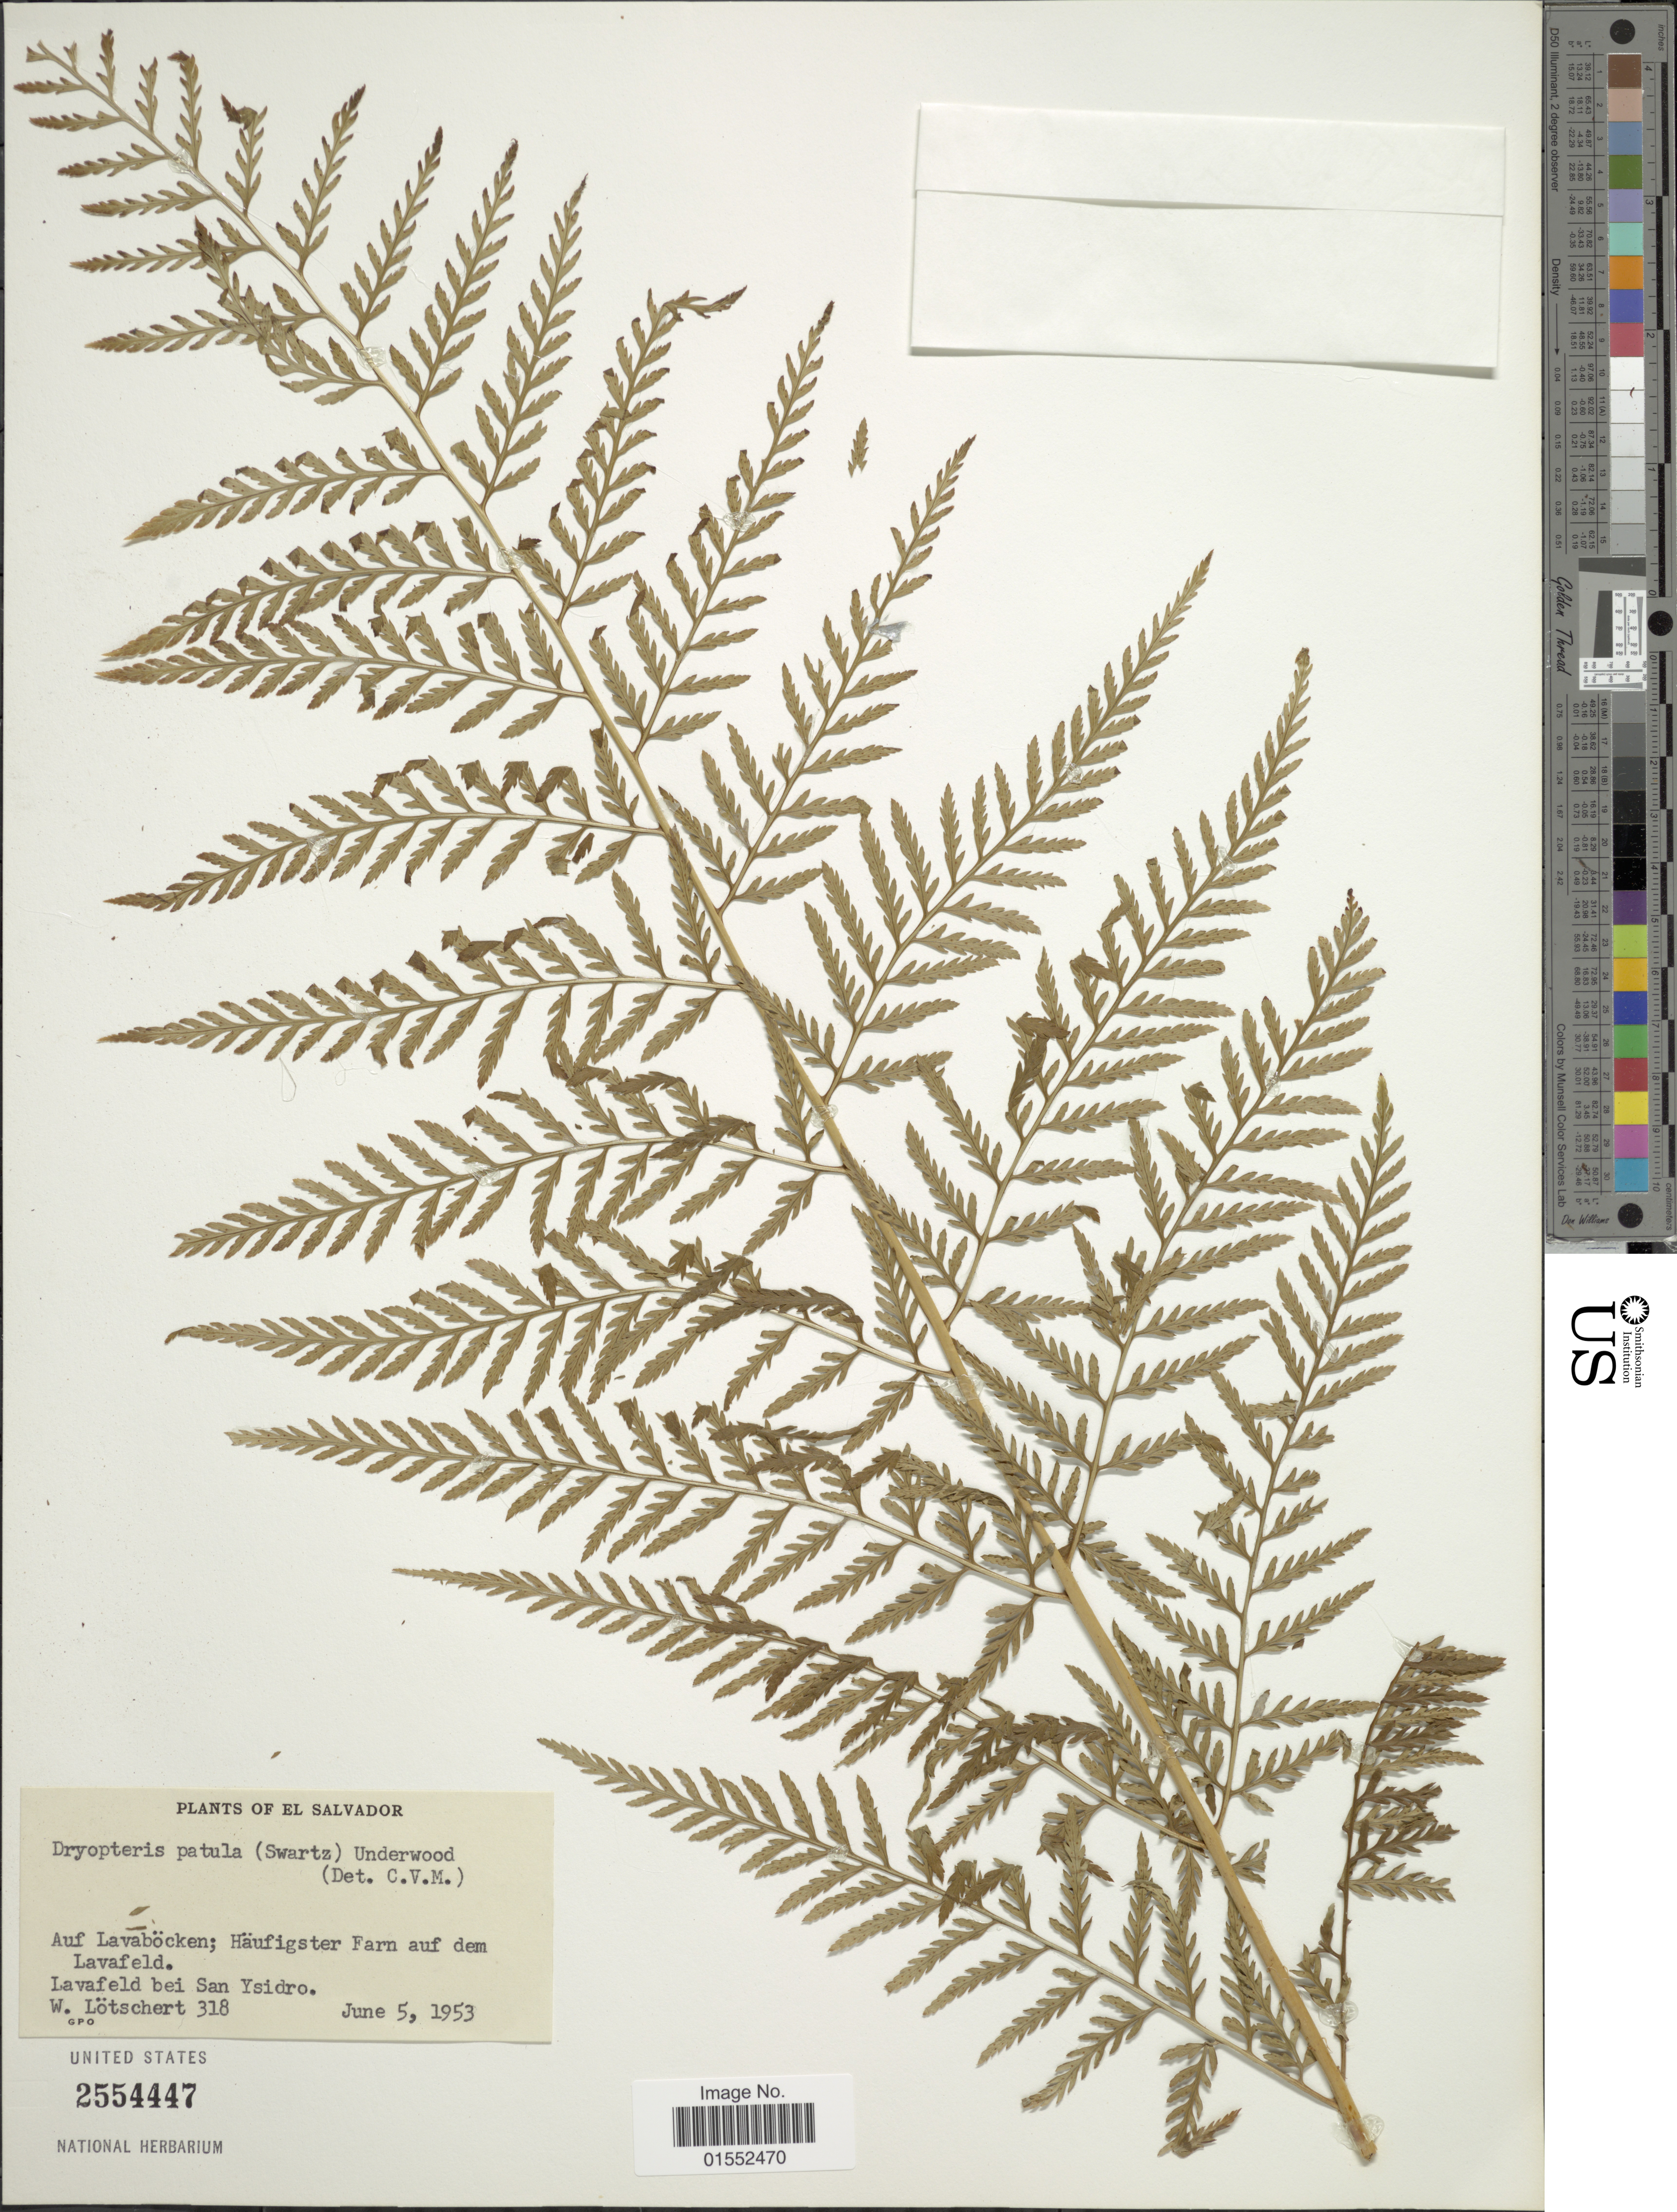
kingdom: Plantae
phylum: Tracheophyta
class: Polypodiopsida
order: Polypodiales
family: Dryopteridaceae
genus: Dryopteris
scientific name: Dryopteris patula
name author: (Sw.) Underw.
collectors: W. Lötschert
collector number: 318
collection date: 1953-06-05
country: El Salvador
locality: El Salvador. Auf Lavaböcken; Haufigster Farn auf dem Lavafeld. lavafeld bei San Ysidro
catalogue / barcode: US 2554447